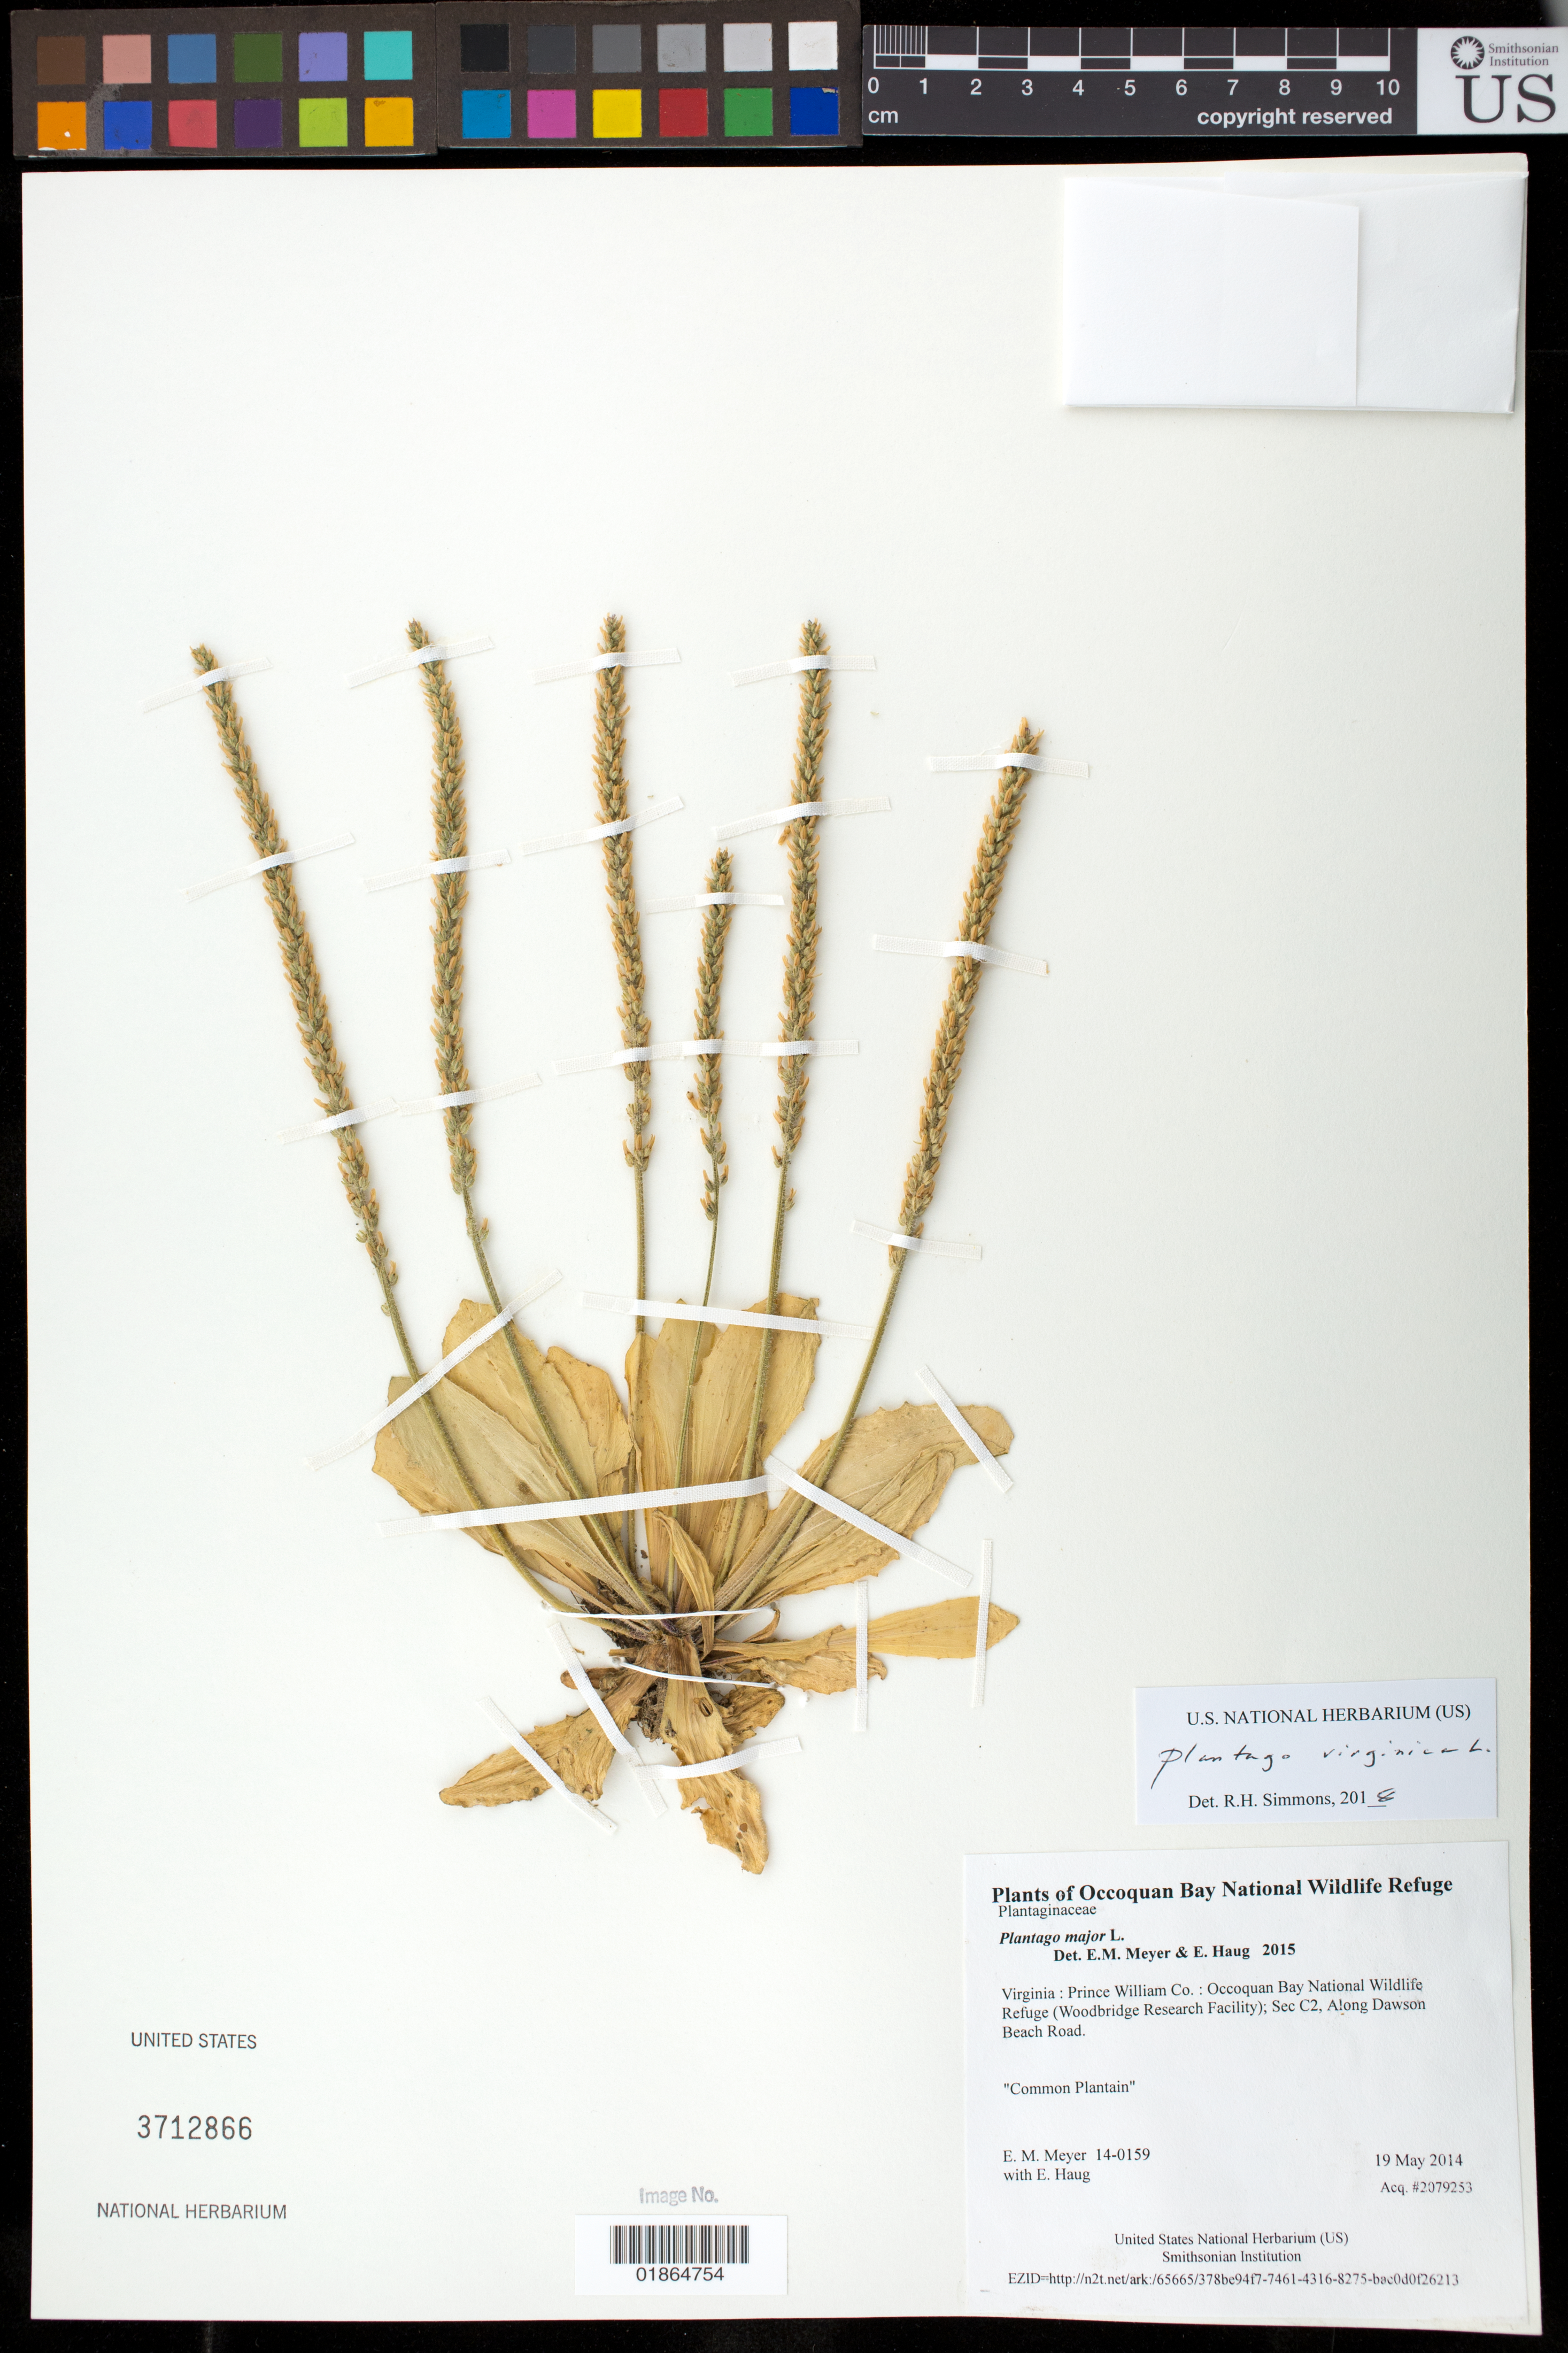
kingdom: Plantae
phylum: Tracheophyta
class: Magnoliopsida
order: Lamiales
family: Plantaginaceae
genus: Plantago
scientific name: Plantago virginica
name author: L.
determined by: Simmons, R. H., (UNITED STATES)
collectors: E. M. Meyer & E. Haug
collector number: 14-0159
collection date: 2014-05-19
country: United States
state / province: Virginia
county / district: Prince William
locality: Occoquan Bay National Wildlife Refuge (Woodbridge Research Facility); Sec C2, Along Dawson Beach Road.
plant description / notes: Common Plantain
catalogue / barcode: US 3712866